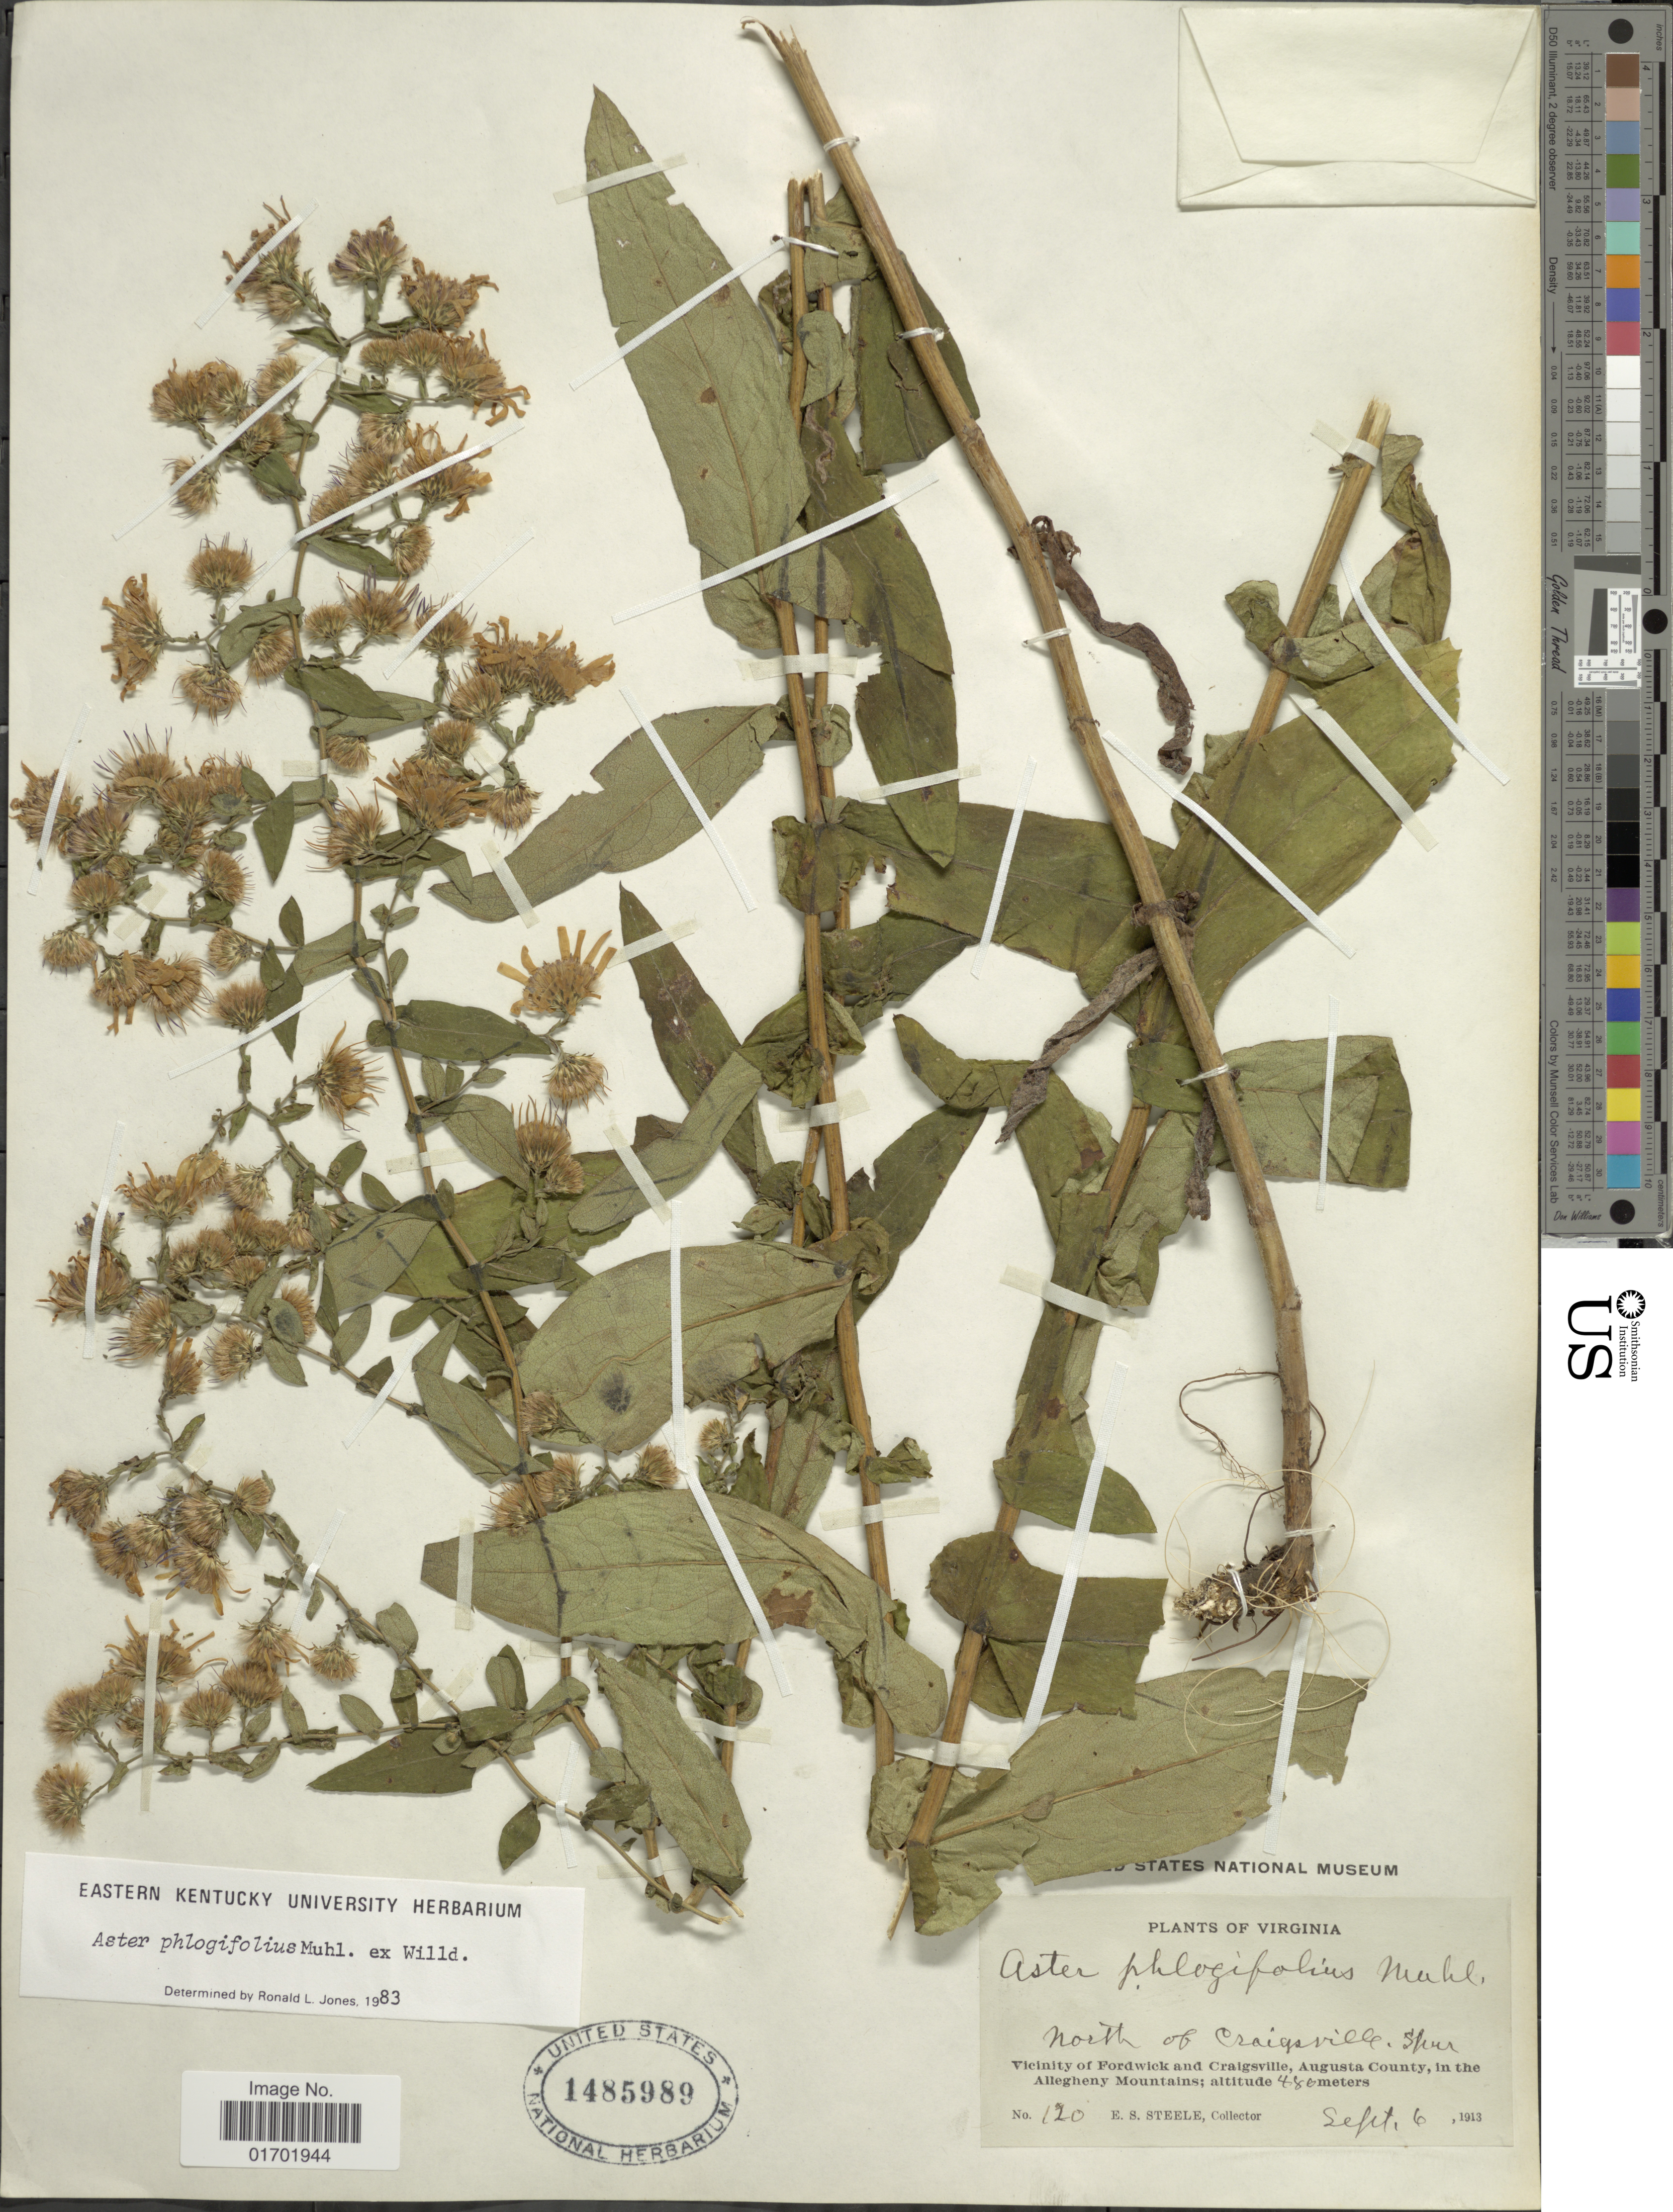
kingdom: Plantae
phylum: Tracheophyta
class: Magnoliopsida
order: Asterales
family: Asteraceae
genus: Symphyotrichum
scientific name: Symphyotrichum phlogifolium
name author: (Muhl. ex Willd.) G.L. Nesom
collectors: E. Steele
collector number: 120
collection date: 1913-09-06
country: United States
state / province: Virginia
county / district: Augusta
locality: North of Craigsville, Vicinity of Fordwick and Craigsville, Augusta County, in the Allegheny Mountains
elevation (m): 480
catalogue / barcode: US 1485989